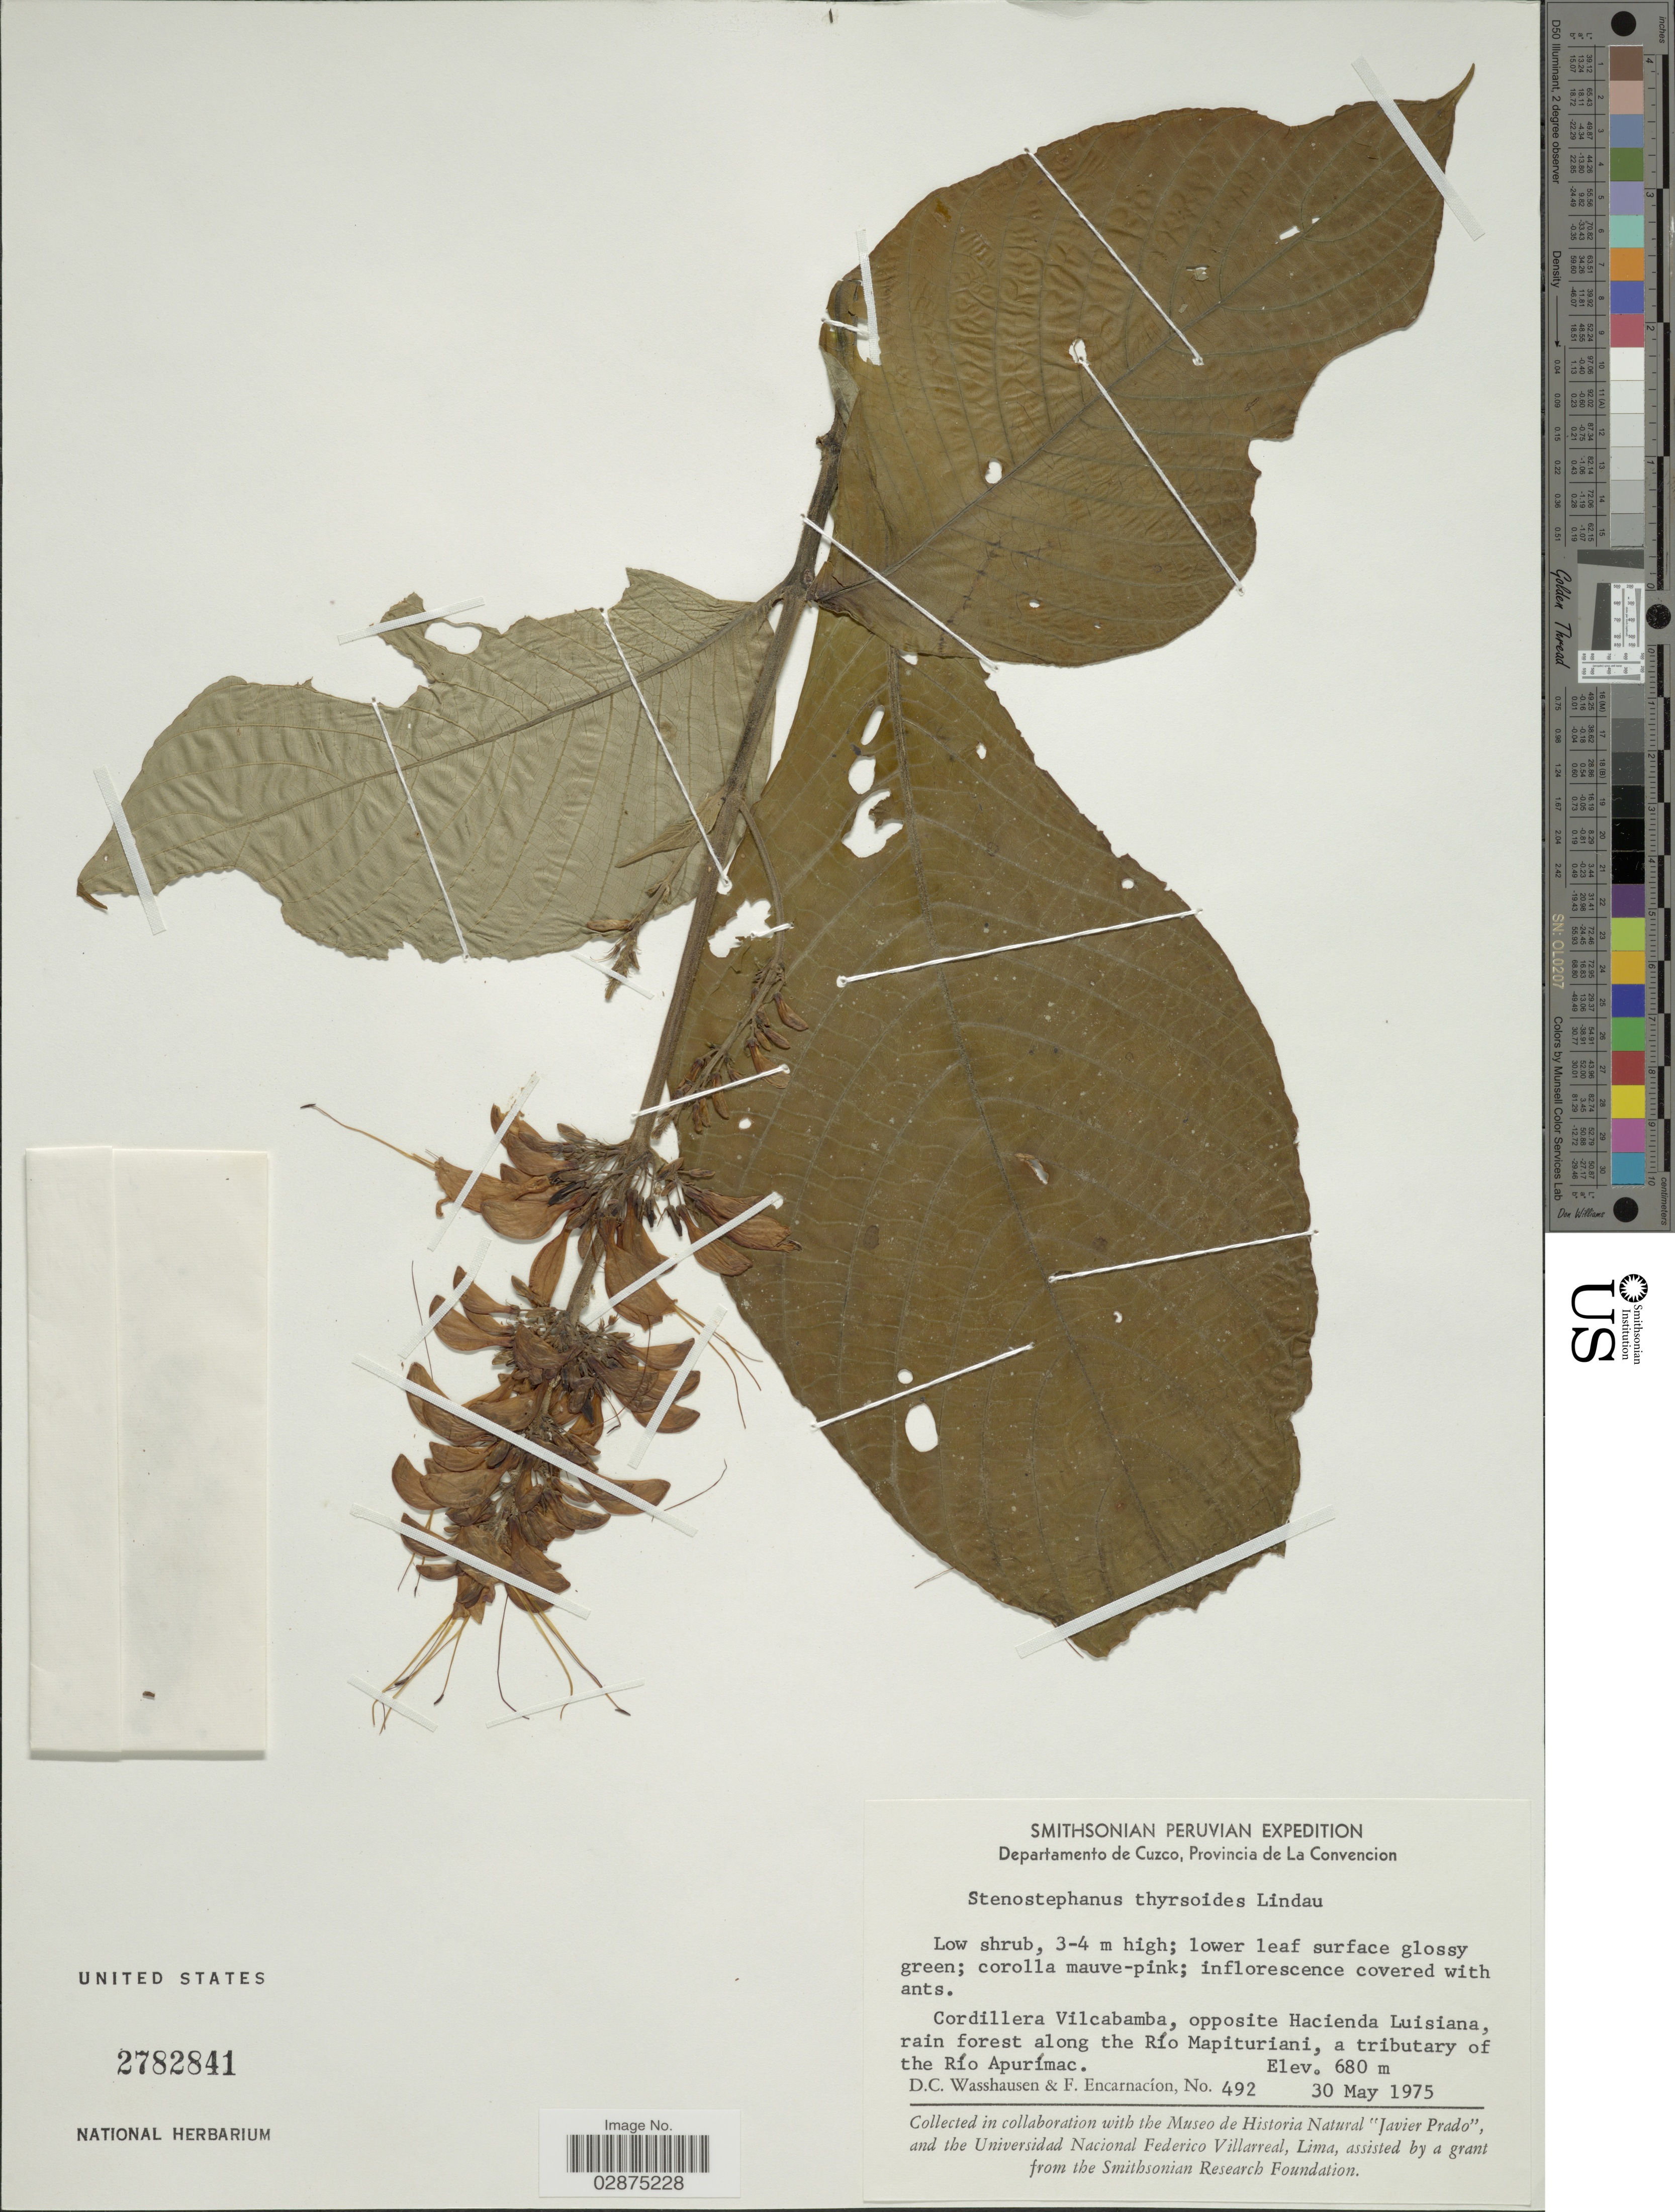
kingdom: Plantae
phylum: Tracheophyta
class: Magnoliopsida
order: Lamiales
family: Acanthaceae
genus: Stenostephanus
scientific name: Stenostephanus longistaminus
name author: (Ruiz & Pav.) V.M. Baum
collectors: D. C. Wasshausen & F. Encarnación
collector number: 492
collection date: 1975-05-30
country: Peru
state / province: Cusco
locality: Departamento de Cuzco, Provincia de La Convencion. Cordillera Vilcabamba, opposite Hacienda Luisiana, rain forest along the Río Mapituriani, a tributary of the Río Apurímac.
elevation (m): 680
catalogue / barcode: US 2782841